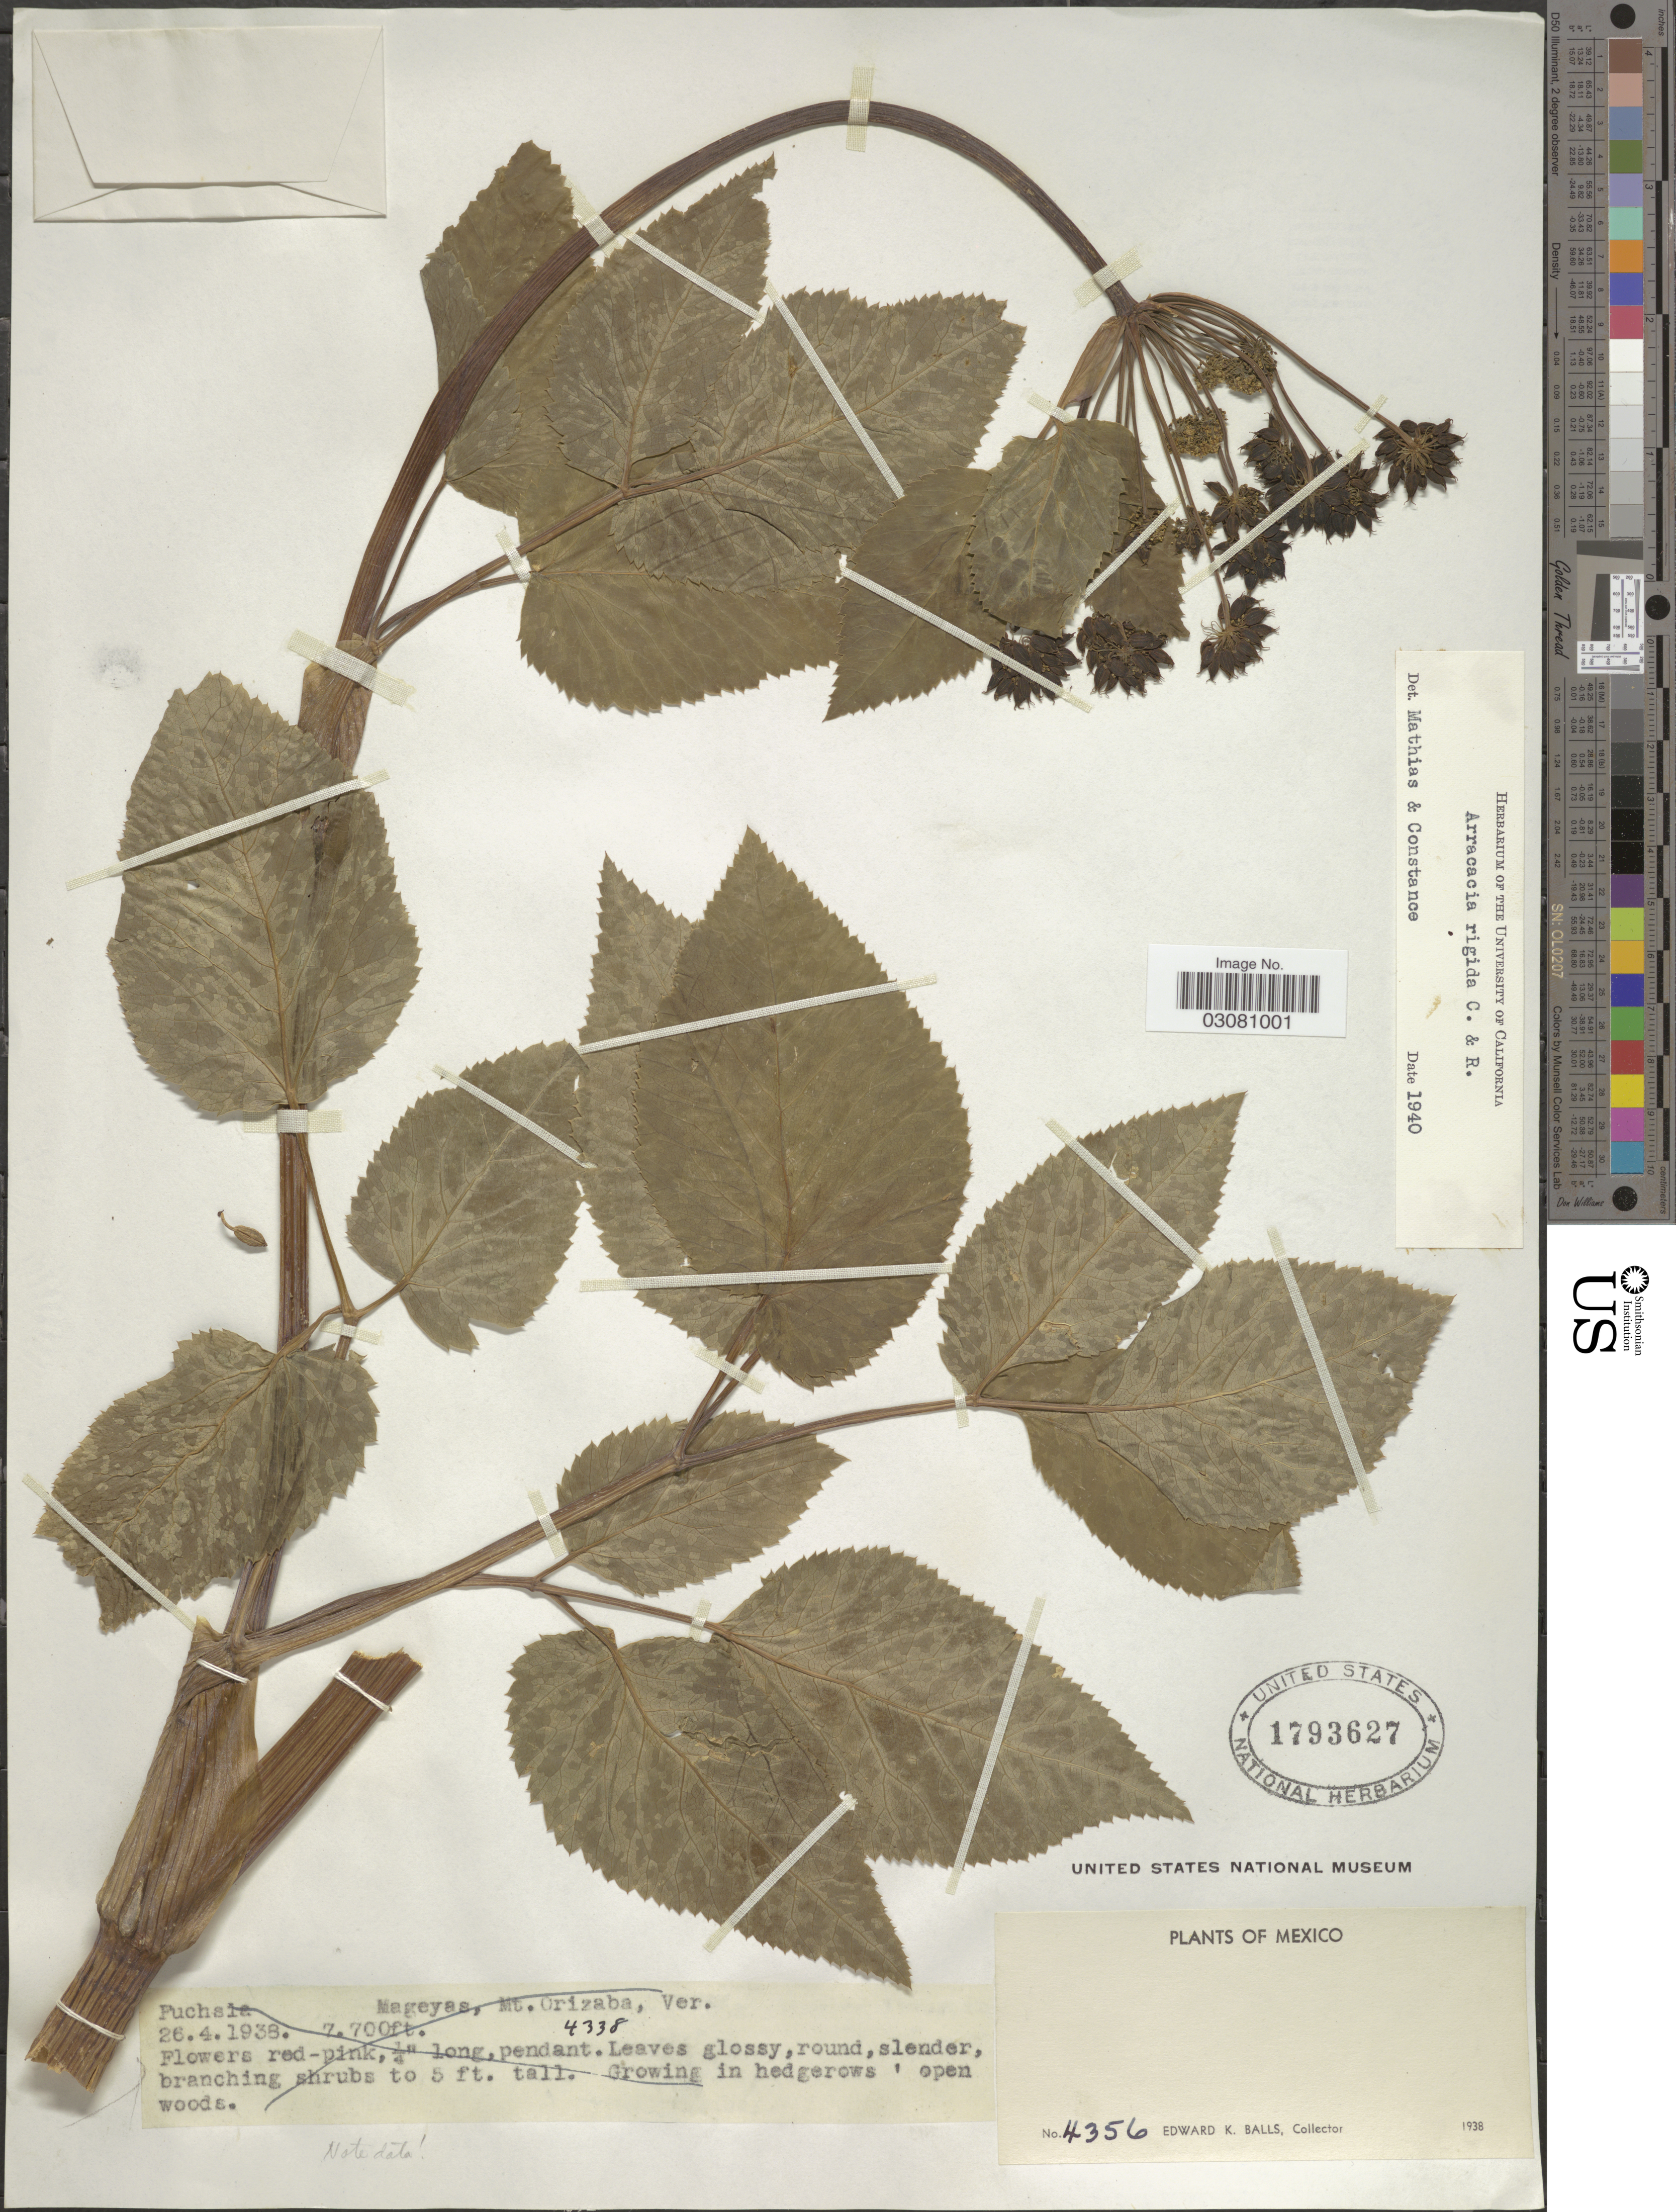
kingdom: Plantae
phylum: Tracheophyta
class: Magnoliopsida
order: Apiales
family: Apiaceae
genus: Arracacia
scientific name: Arracacia rigida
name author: J.M. Coult. & Rose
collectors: E. K. Balls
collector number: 4356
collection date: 1938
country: Mexico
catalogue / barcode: US 1793627